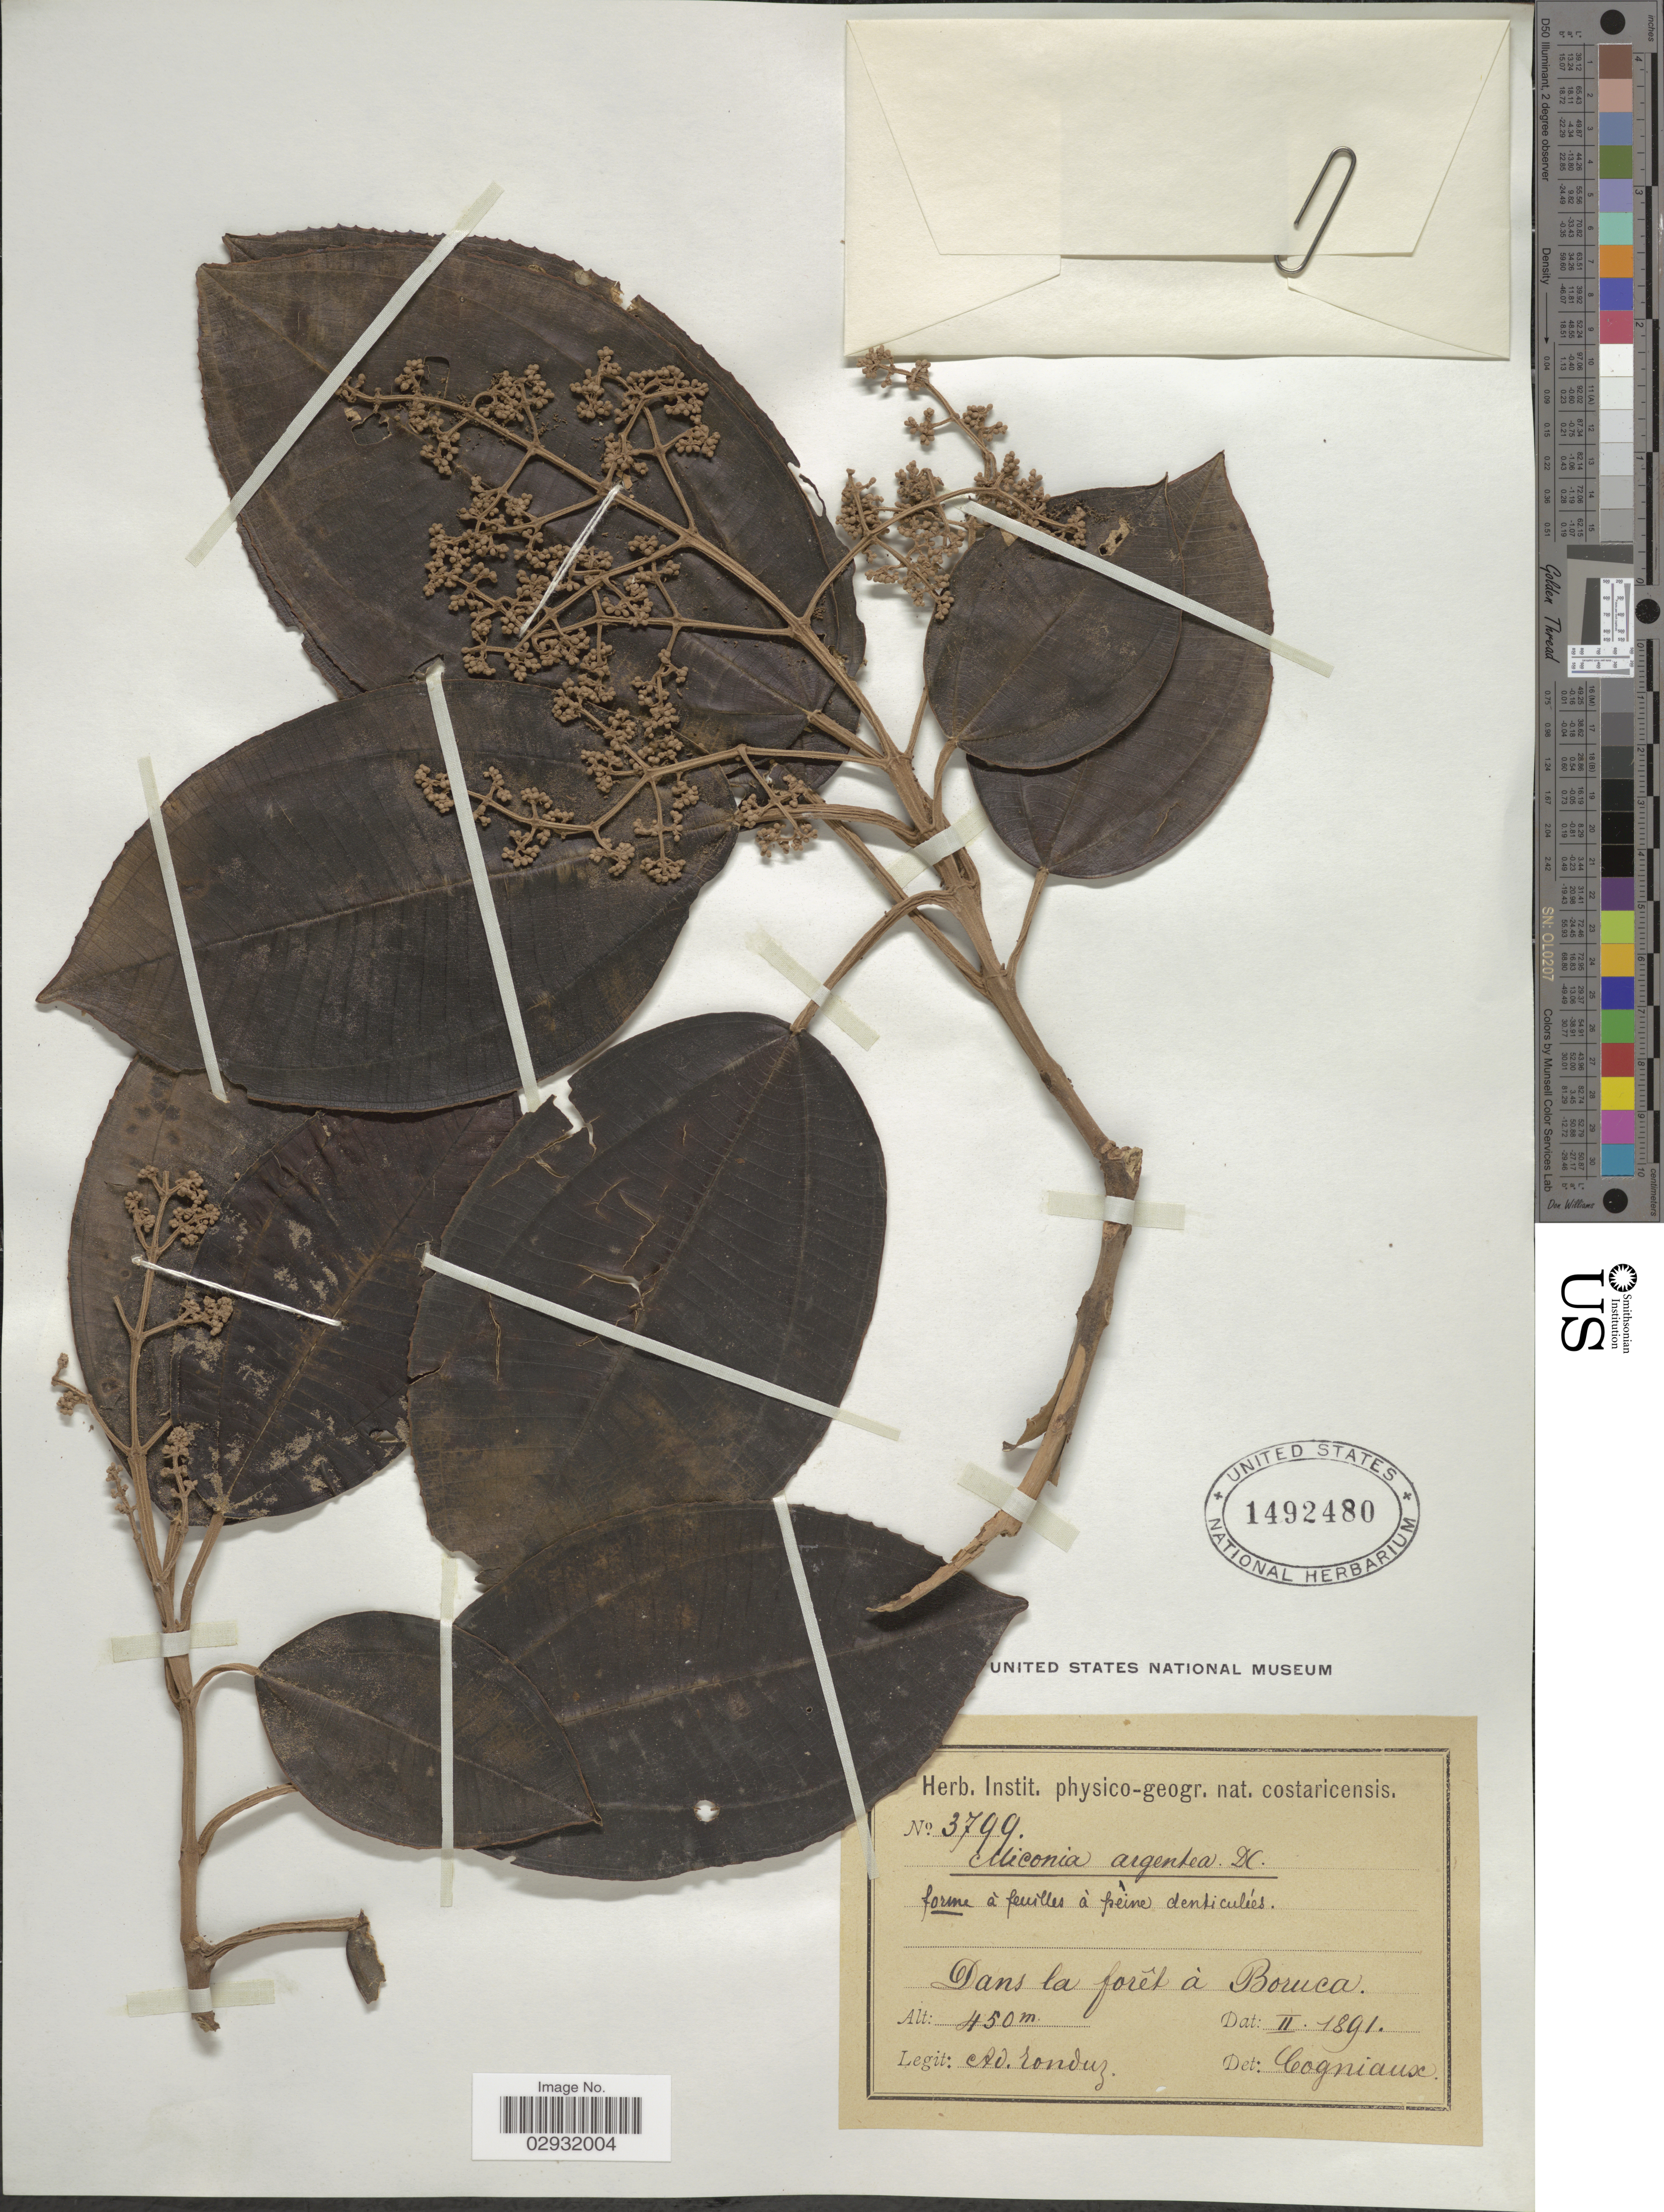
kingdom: Plantae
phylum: Tracheophyta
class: Magnoliopsida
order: Myrtales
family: Melastomataceae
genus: Miconia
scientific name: Miconia argentea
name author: (Sw.) DC.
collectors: A. Tonduz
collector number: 3799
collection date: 1891-02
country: Costa Rica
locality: Dans la forêt à Boruca.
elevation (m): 450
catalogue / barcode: US 1492480